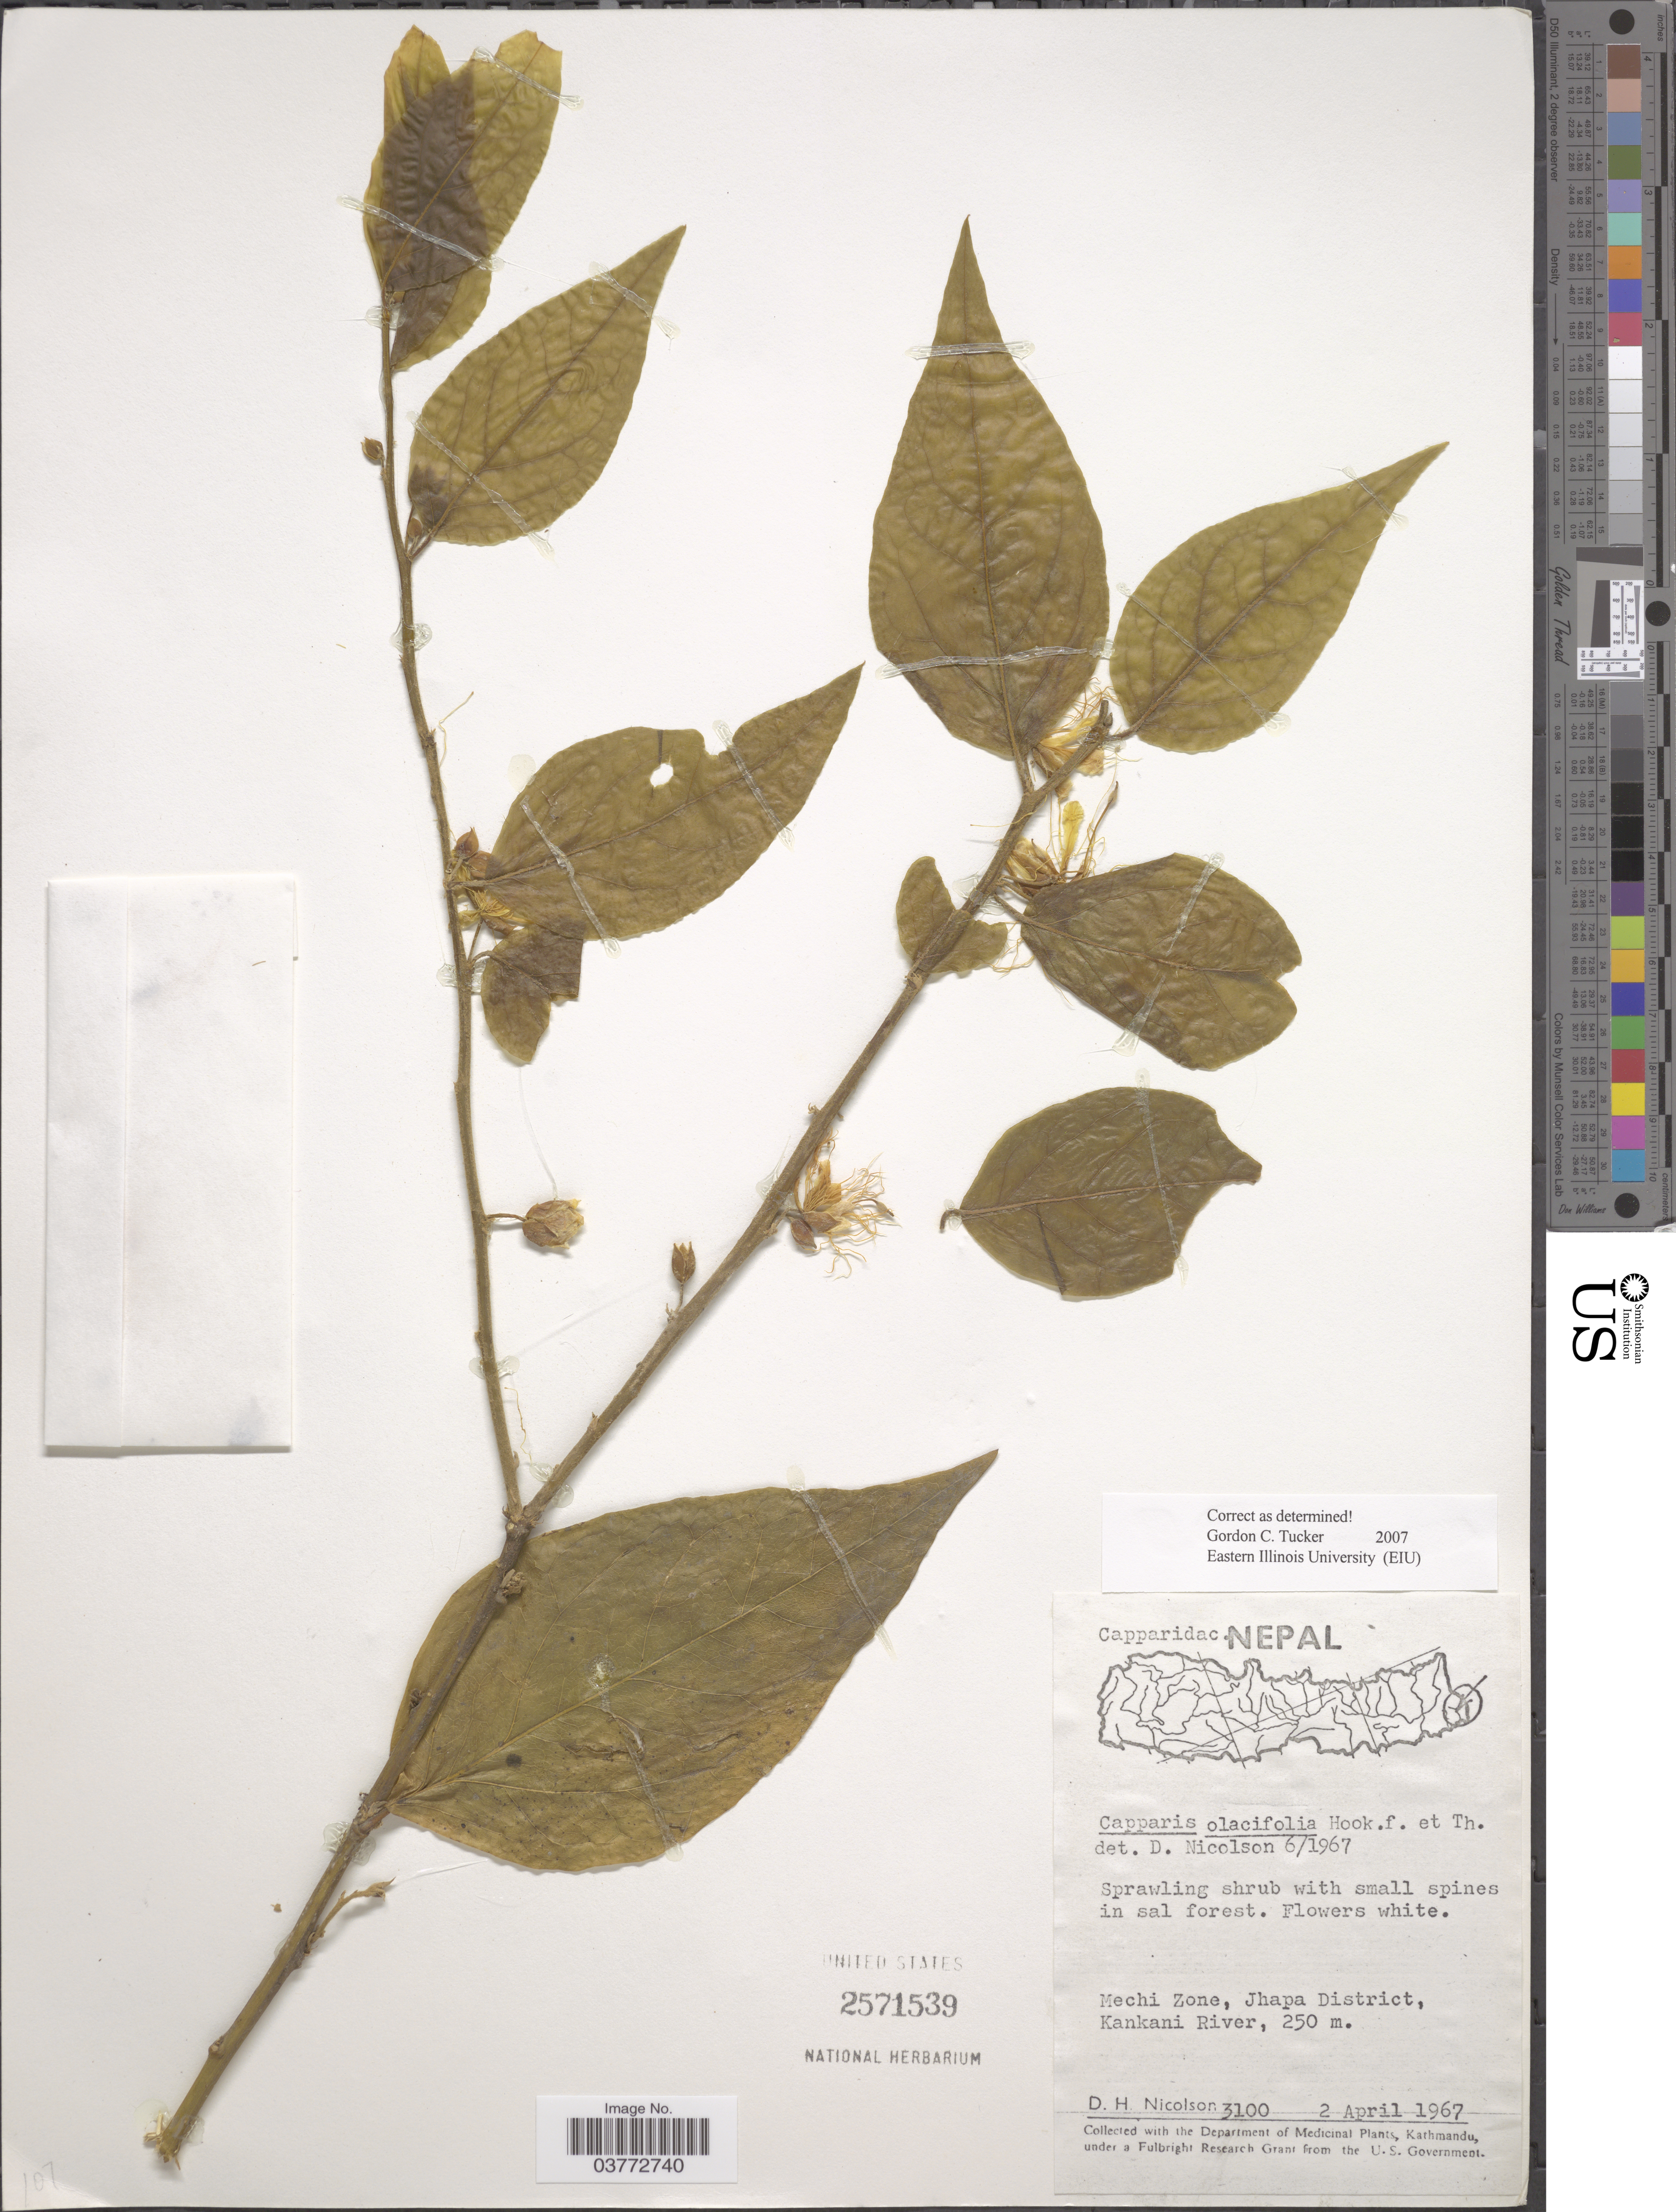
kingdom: Plantae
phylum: Tracheophyta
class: Magnoliopsida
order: Brassicales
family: Capparaceae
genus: Capparis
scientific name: Capparis olacifolia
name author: Hook. f. & Thomson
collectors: D. H. Nicolson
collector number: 3100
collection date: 1967-04-02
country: Nepal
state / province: Mechi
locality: Mechi Zone, Jhapa District, Kankani River.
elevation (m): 250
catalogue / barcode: US 2571539